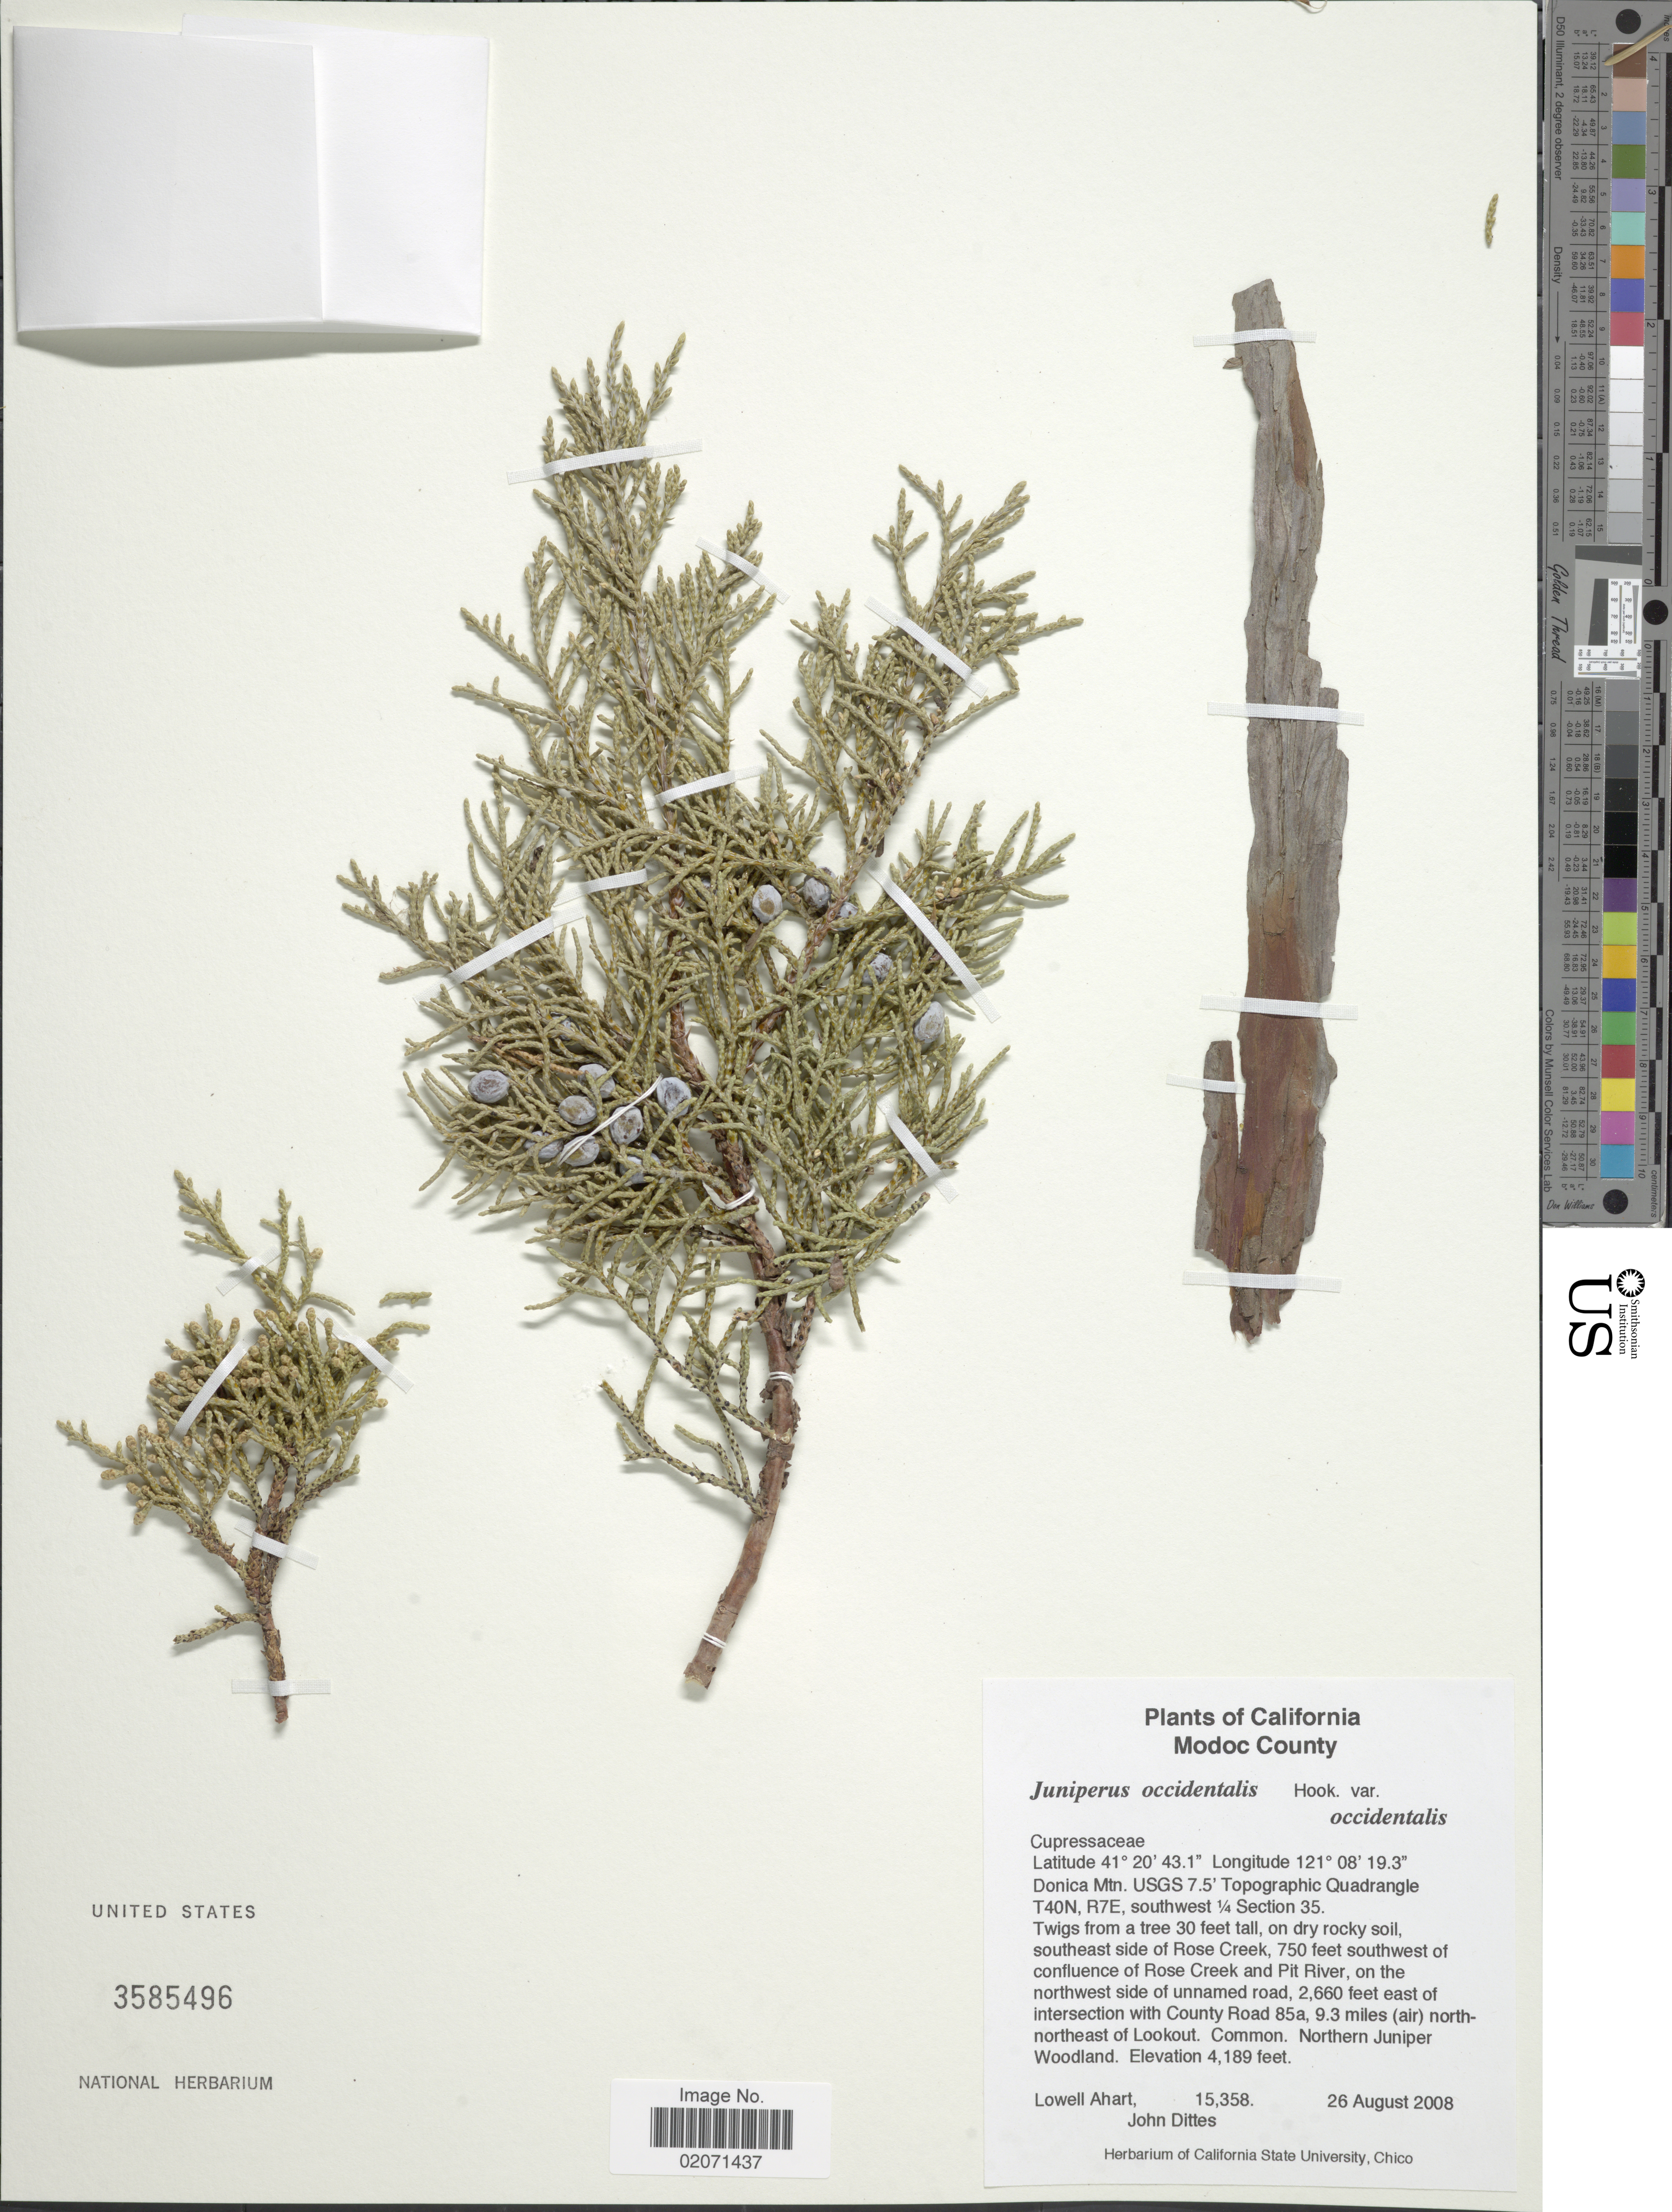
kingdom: Plantae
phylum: Tracheophyta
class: Pinopsida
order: Pinales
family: Cupressaceae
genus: Juniperus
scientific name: Juniperus occidentalis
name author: Hook.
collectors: L. Ahart & J. Dittes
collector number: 15358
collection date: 2008-08-26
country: United States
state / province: California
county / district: Modoc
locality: Modoc County. southeast side of Rose Creek, 750 feet southwest of comfluence of Rose Creek and Pit River, on the northwest side of unnamed road, 2660 feet east of intersection with County Road 85a, 9.3 miles (air) north-northeast of Lookout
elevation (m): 1277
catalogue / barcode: US 3585496